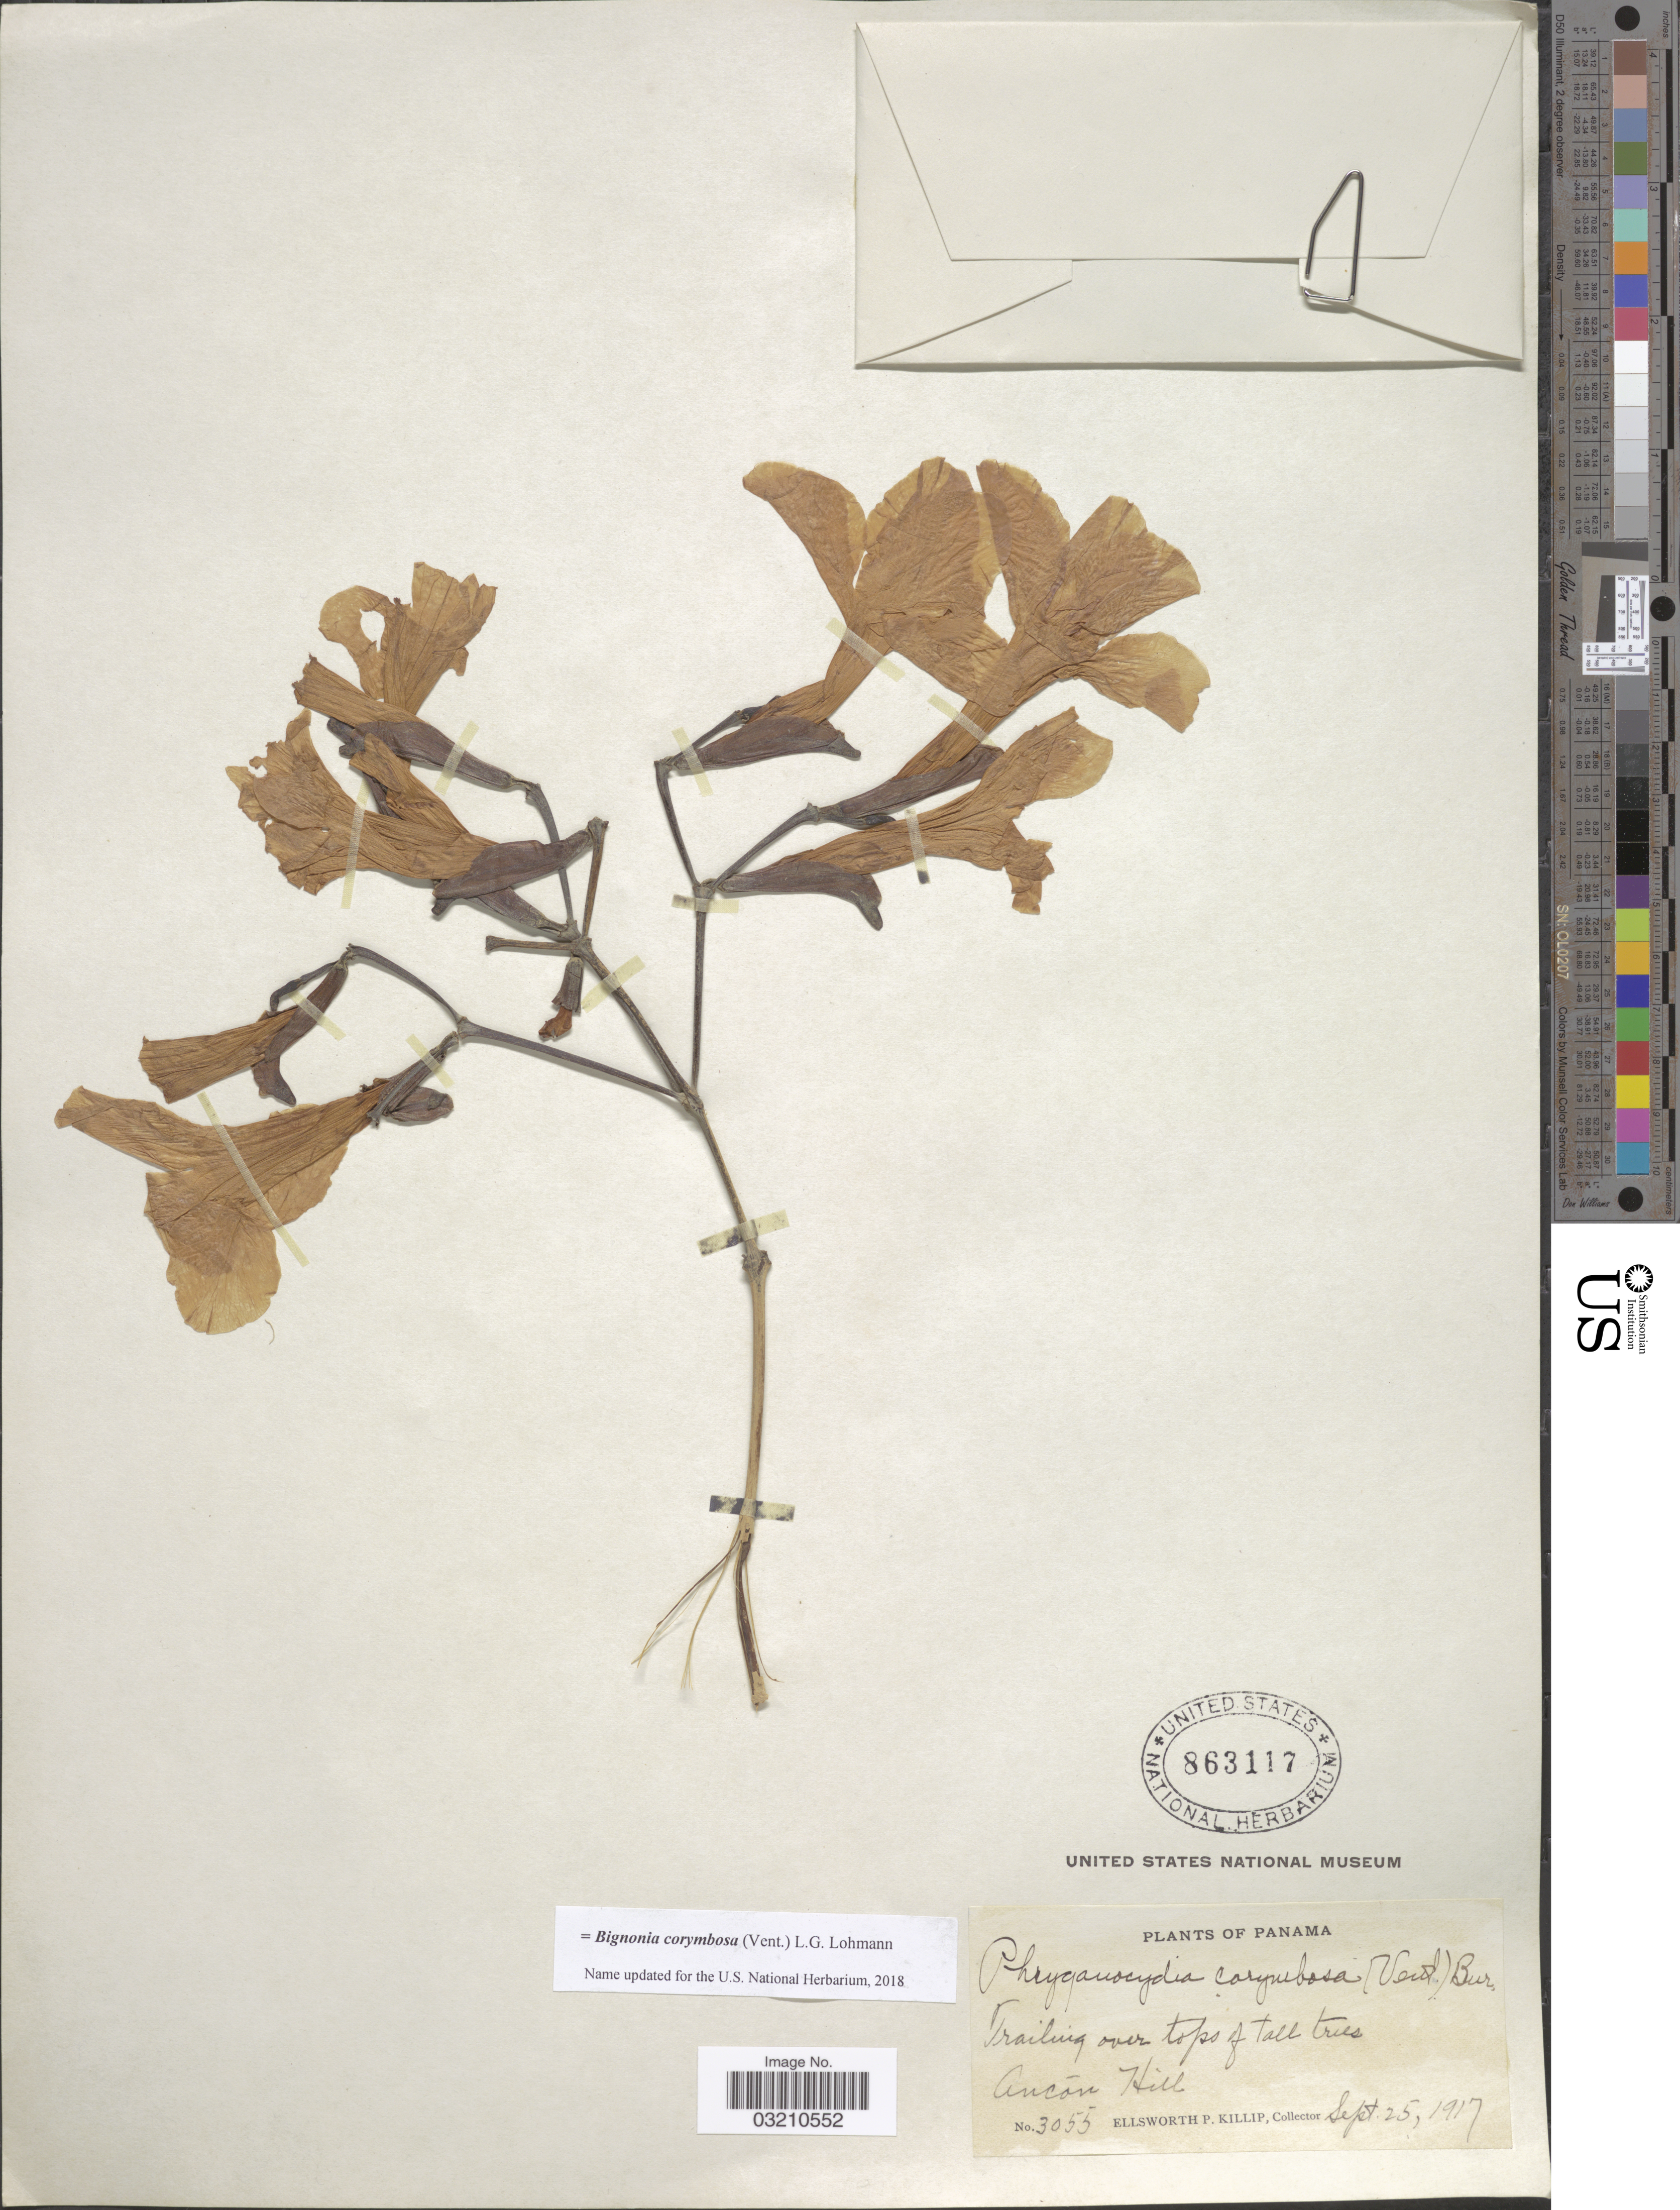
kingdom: Plantae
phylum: Tracheophyta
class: Magnoliopsida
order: Lamiales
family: Bignoniaceae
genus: Bignonia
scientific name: Bignonia corymbosa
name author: (Vent.) L.G. Lohmann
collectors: E. P. Killip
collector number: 3055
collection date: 1917-09-25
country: Panama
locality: Ancón Hill.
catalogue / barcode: US 863117